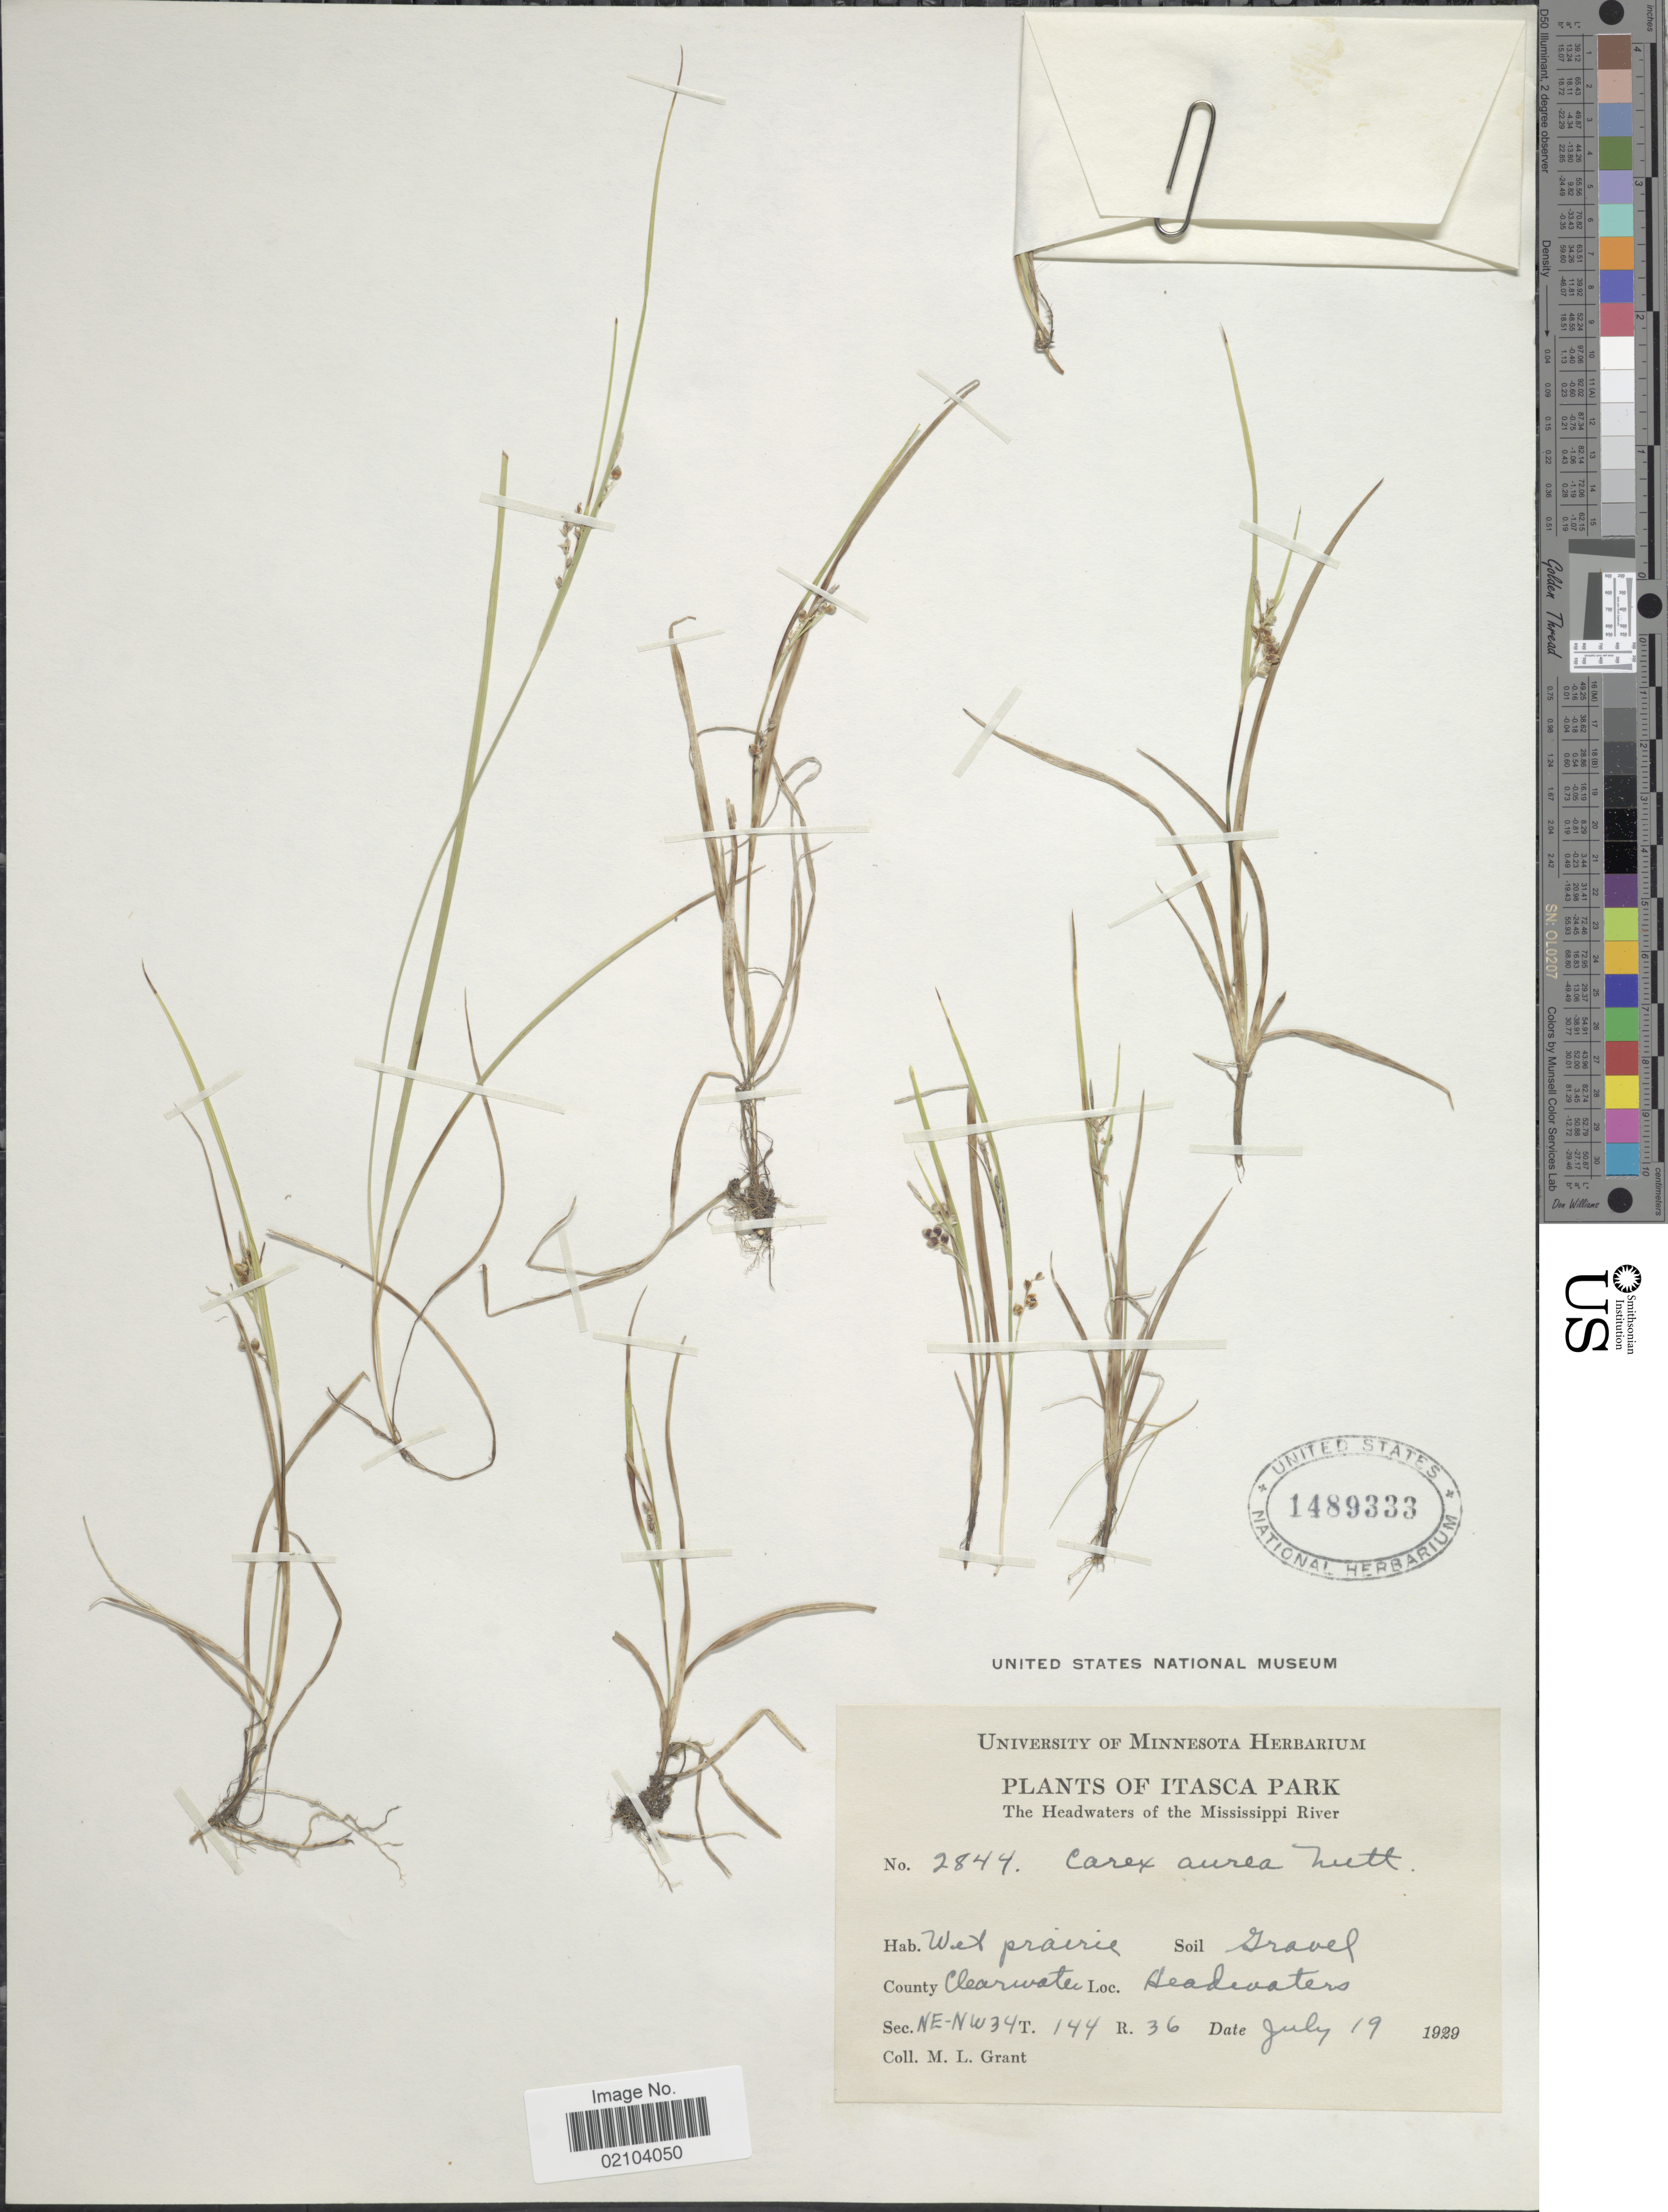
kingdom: Plantae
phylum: Tracheophyta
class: Liliopsida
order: Poales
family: Cyperaceae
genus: Carex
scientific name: Carex aurea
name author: Nutt.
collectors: M. L. Grant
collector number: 2844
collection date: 1929-07-19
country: United States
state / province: Minnesota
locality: Itasca Park. The Headwaters of the Mississippi River. County: Clearwater. Headwaters. Sec. NE-NW-34 T. 144 R. 36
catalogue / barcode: US 1489333